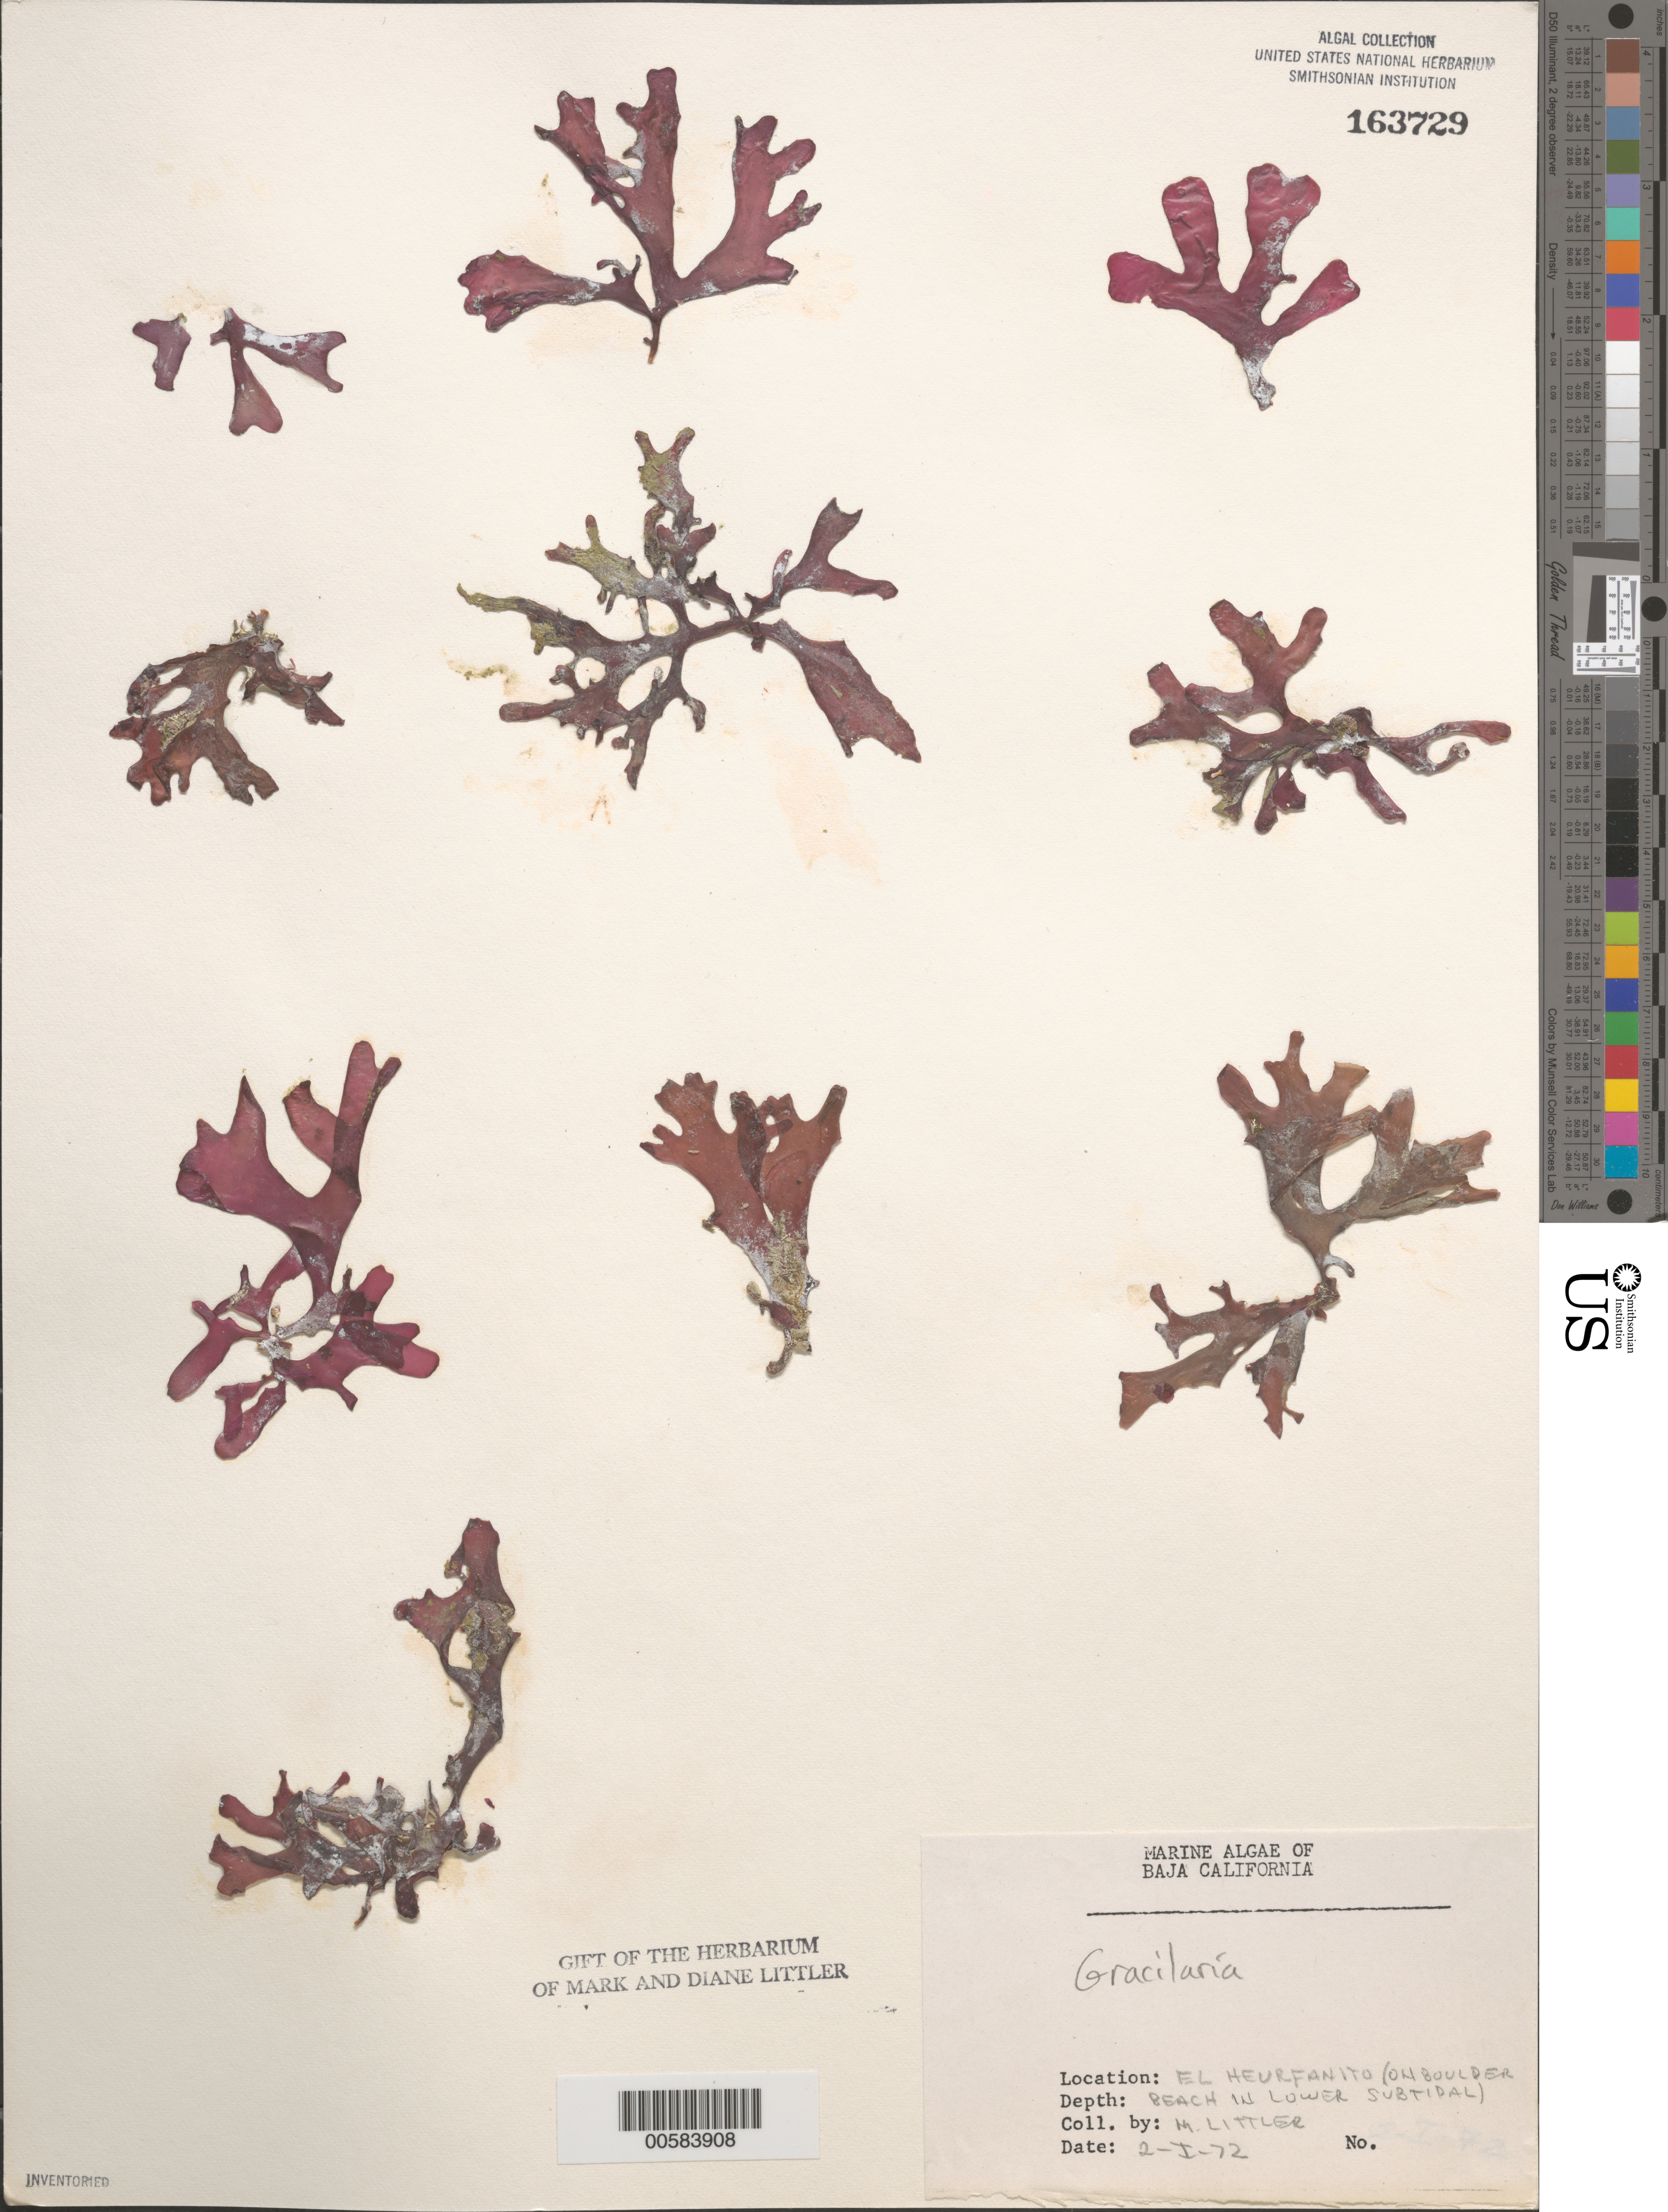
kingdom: Plantae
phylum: Rhodophyta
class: Florideophyceae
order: Gracilariales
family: Gracilariaceae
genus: Gracilaria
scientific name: Gracilaria sp.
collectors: M. M. Littler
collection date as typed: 02 Jan 1972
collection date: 1972-01-02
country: Mexico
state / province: Baja California Norte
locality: El Heurfanito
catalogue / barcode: US 163729